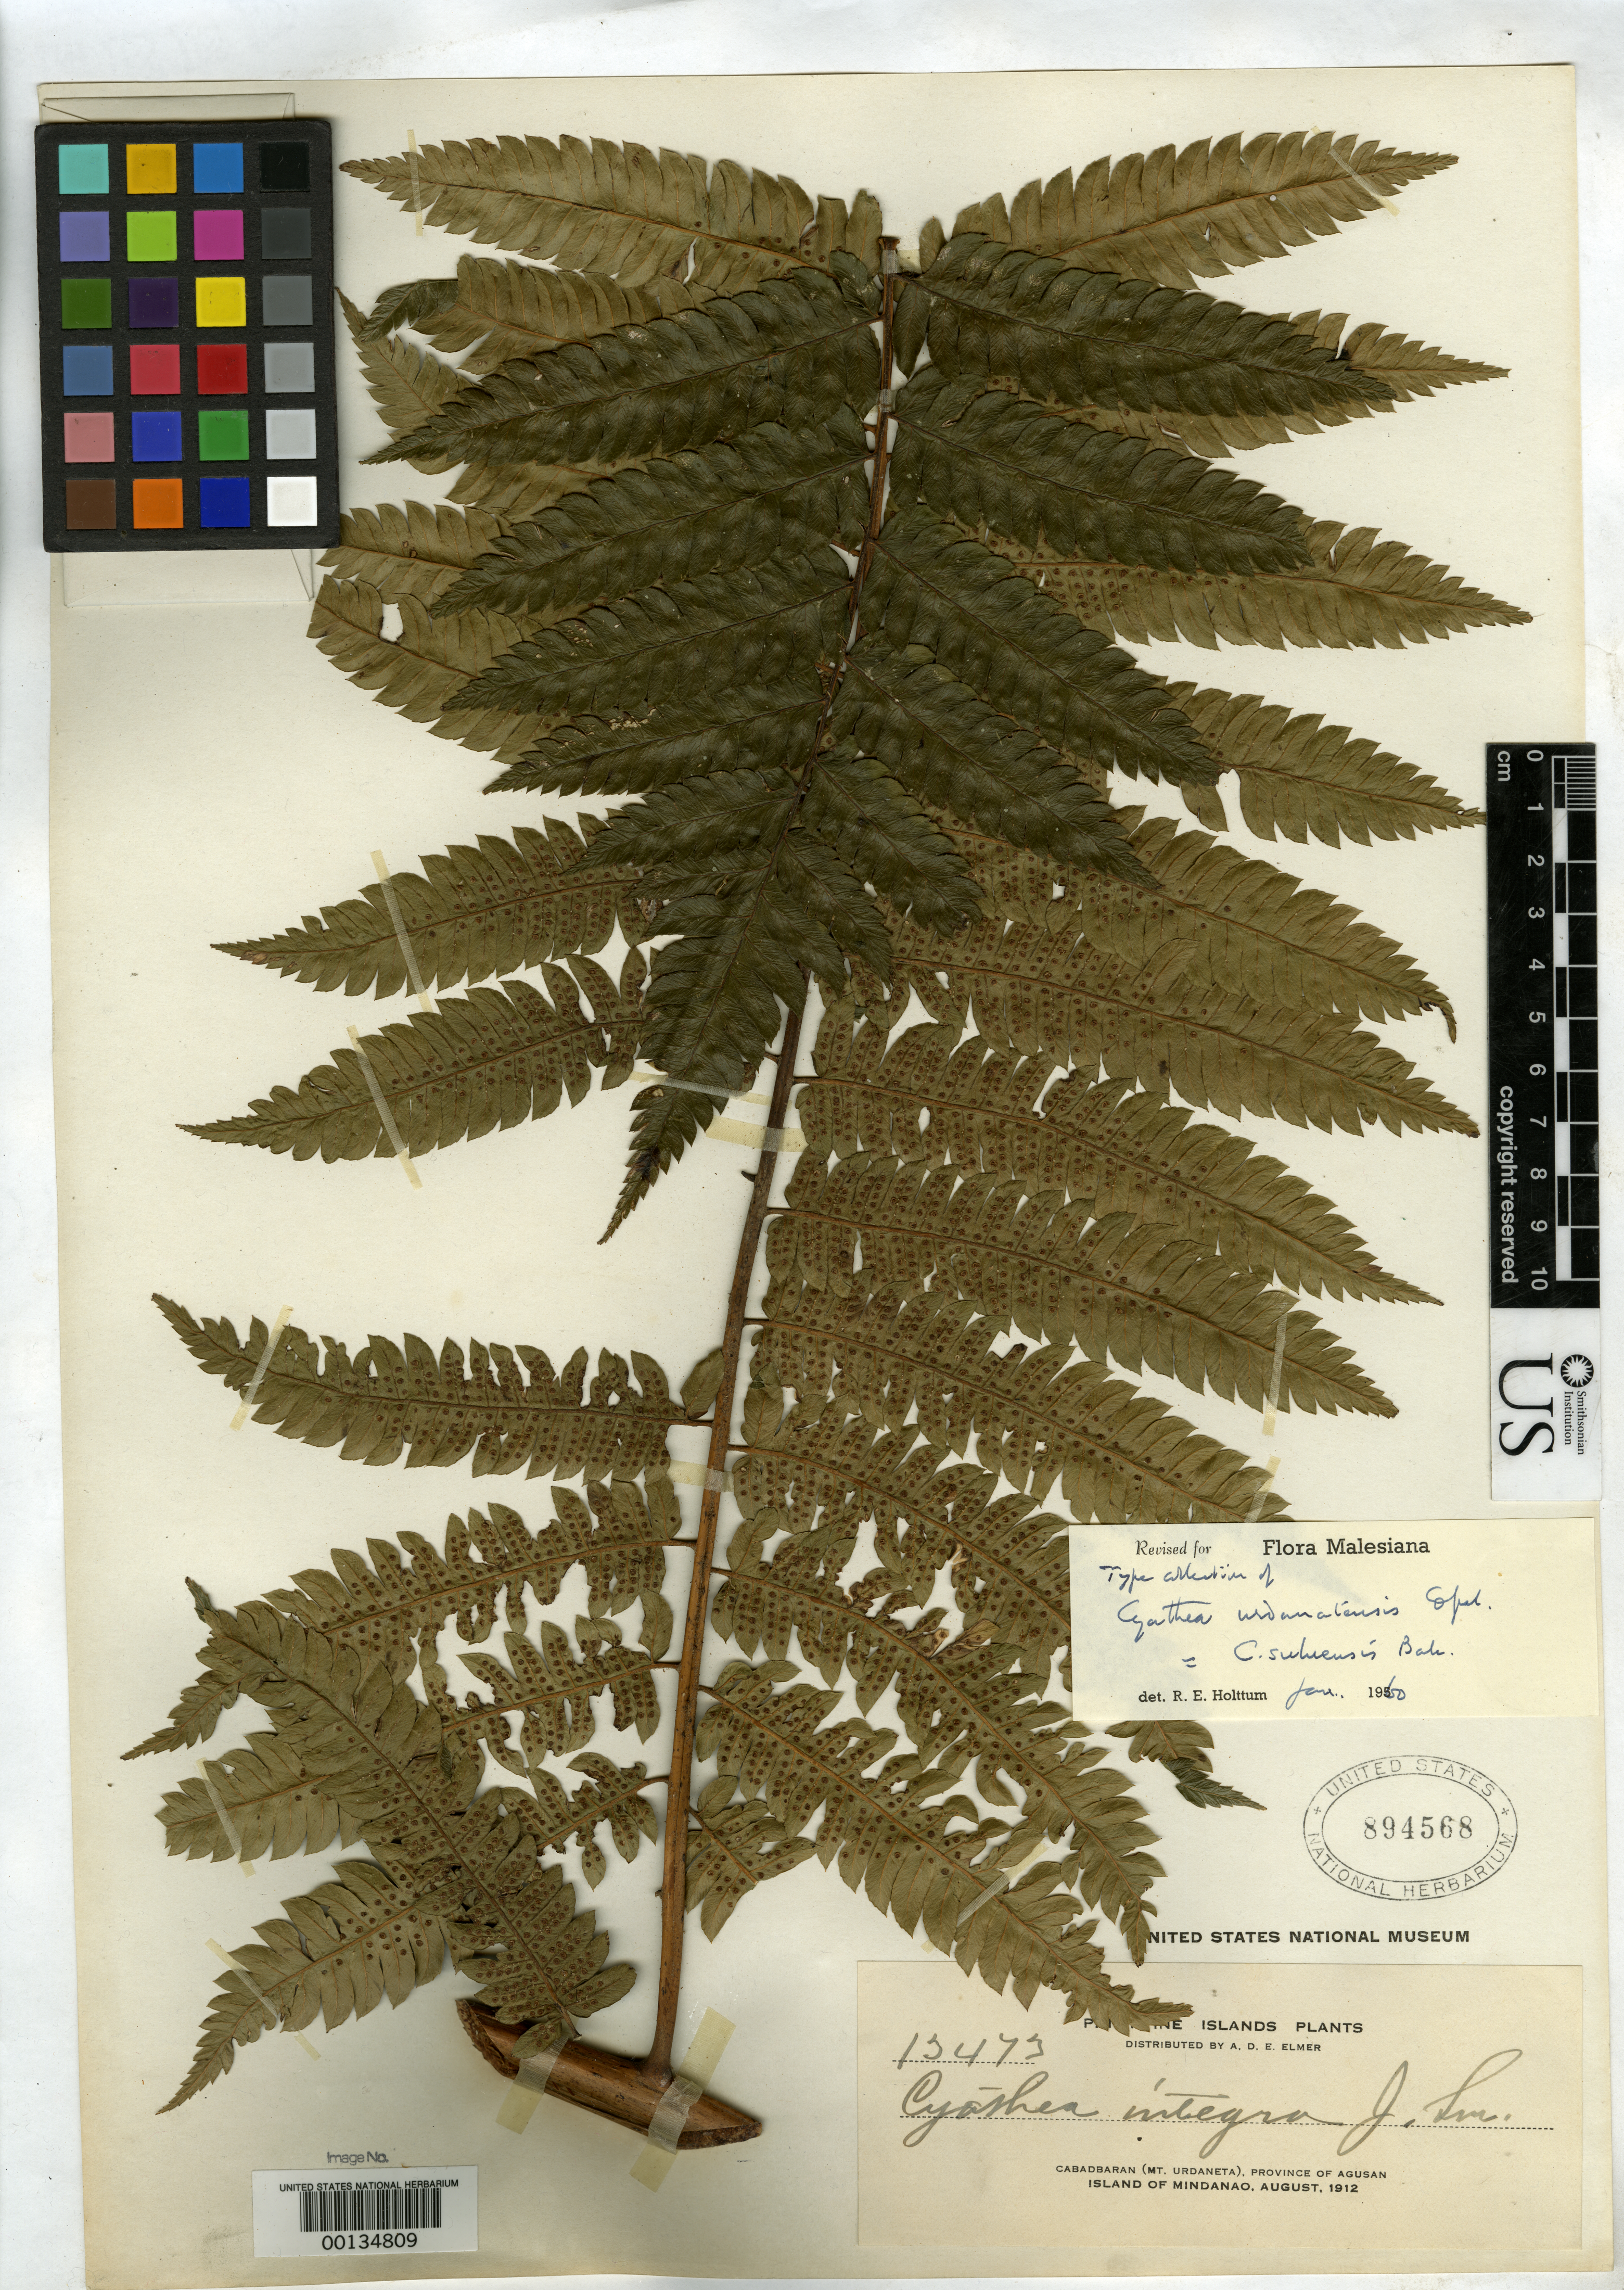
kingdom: Plantae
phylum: Tracheophyta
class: Polypodiopsida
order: Cyatheales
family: Cyatheaceae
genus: Cyathea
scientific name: Cyathea urdanetensis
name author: Copel.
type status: Isotype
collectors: A. D. E. Elmer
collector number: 13473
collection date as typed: Aug 1912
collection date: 1912-08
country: Philippines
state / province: Caraga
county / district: Agusan del Norte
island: Mindanao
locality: Cabadbaran, Mt. Urdaneta.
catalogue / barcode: US 894568